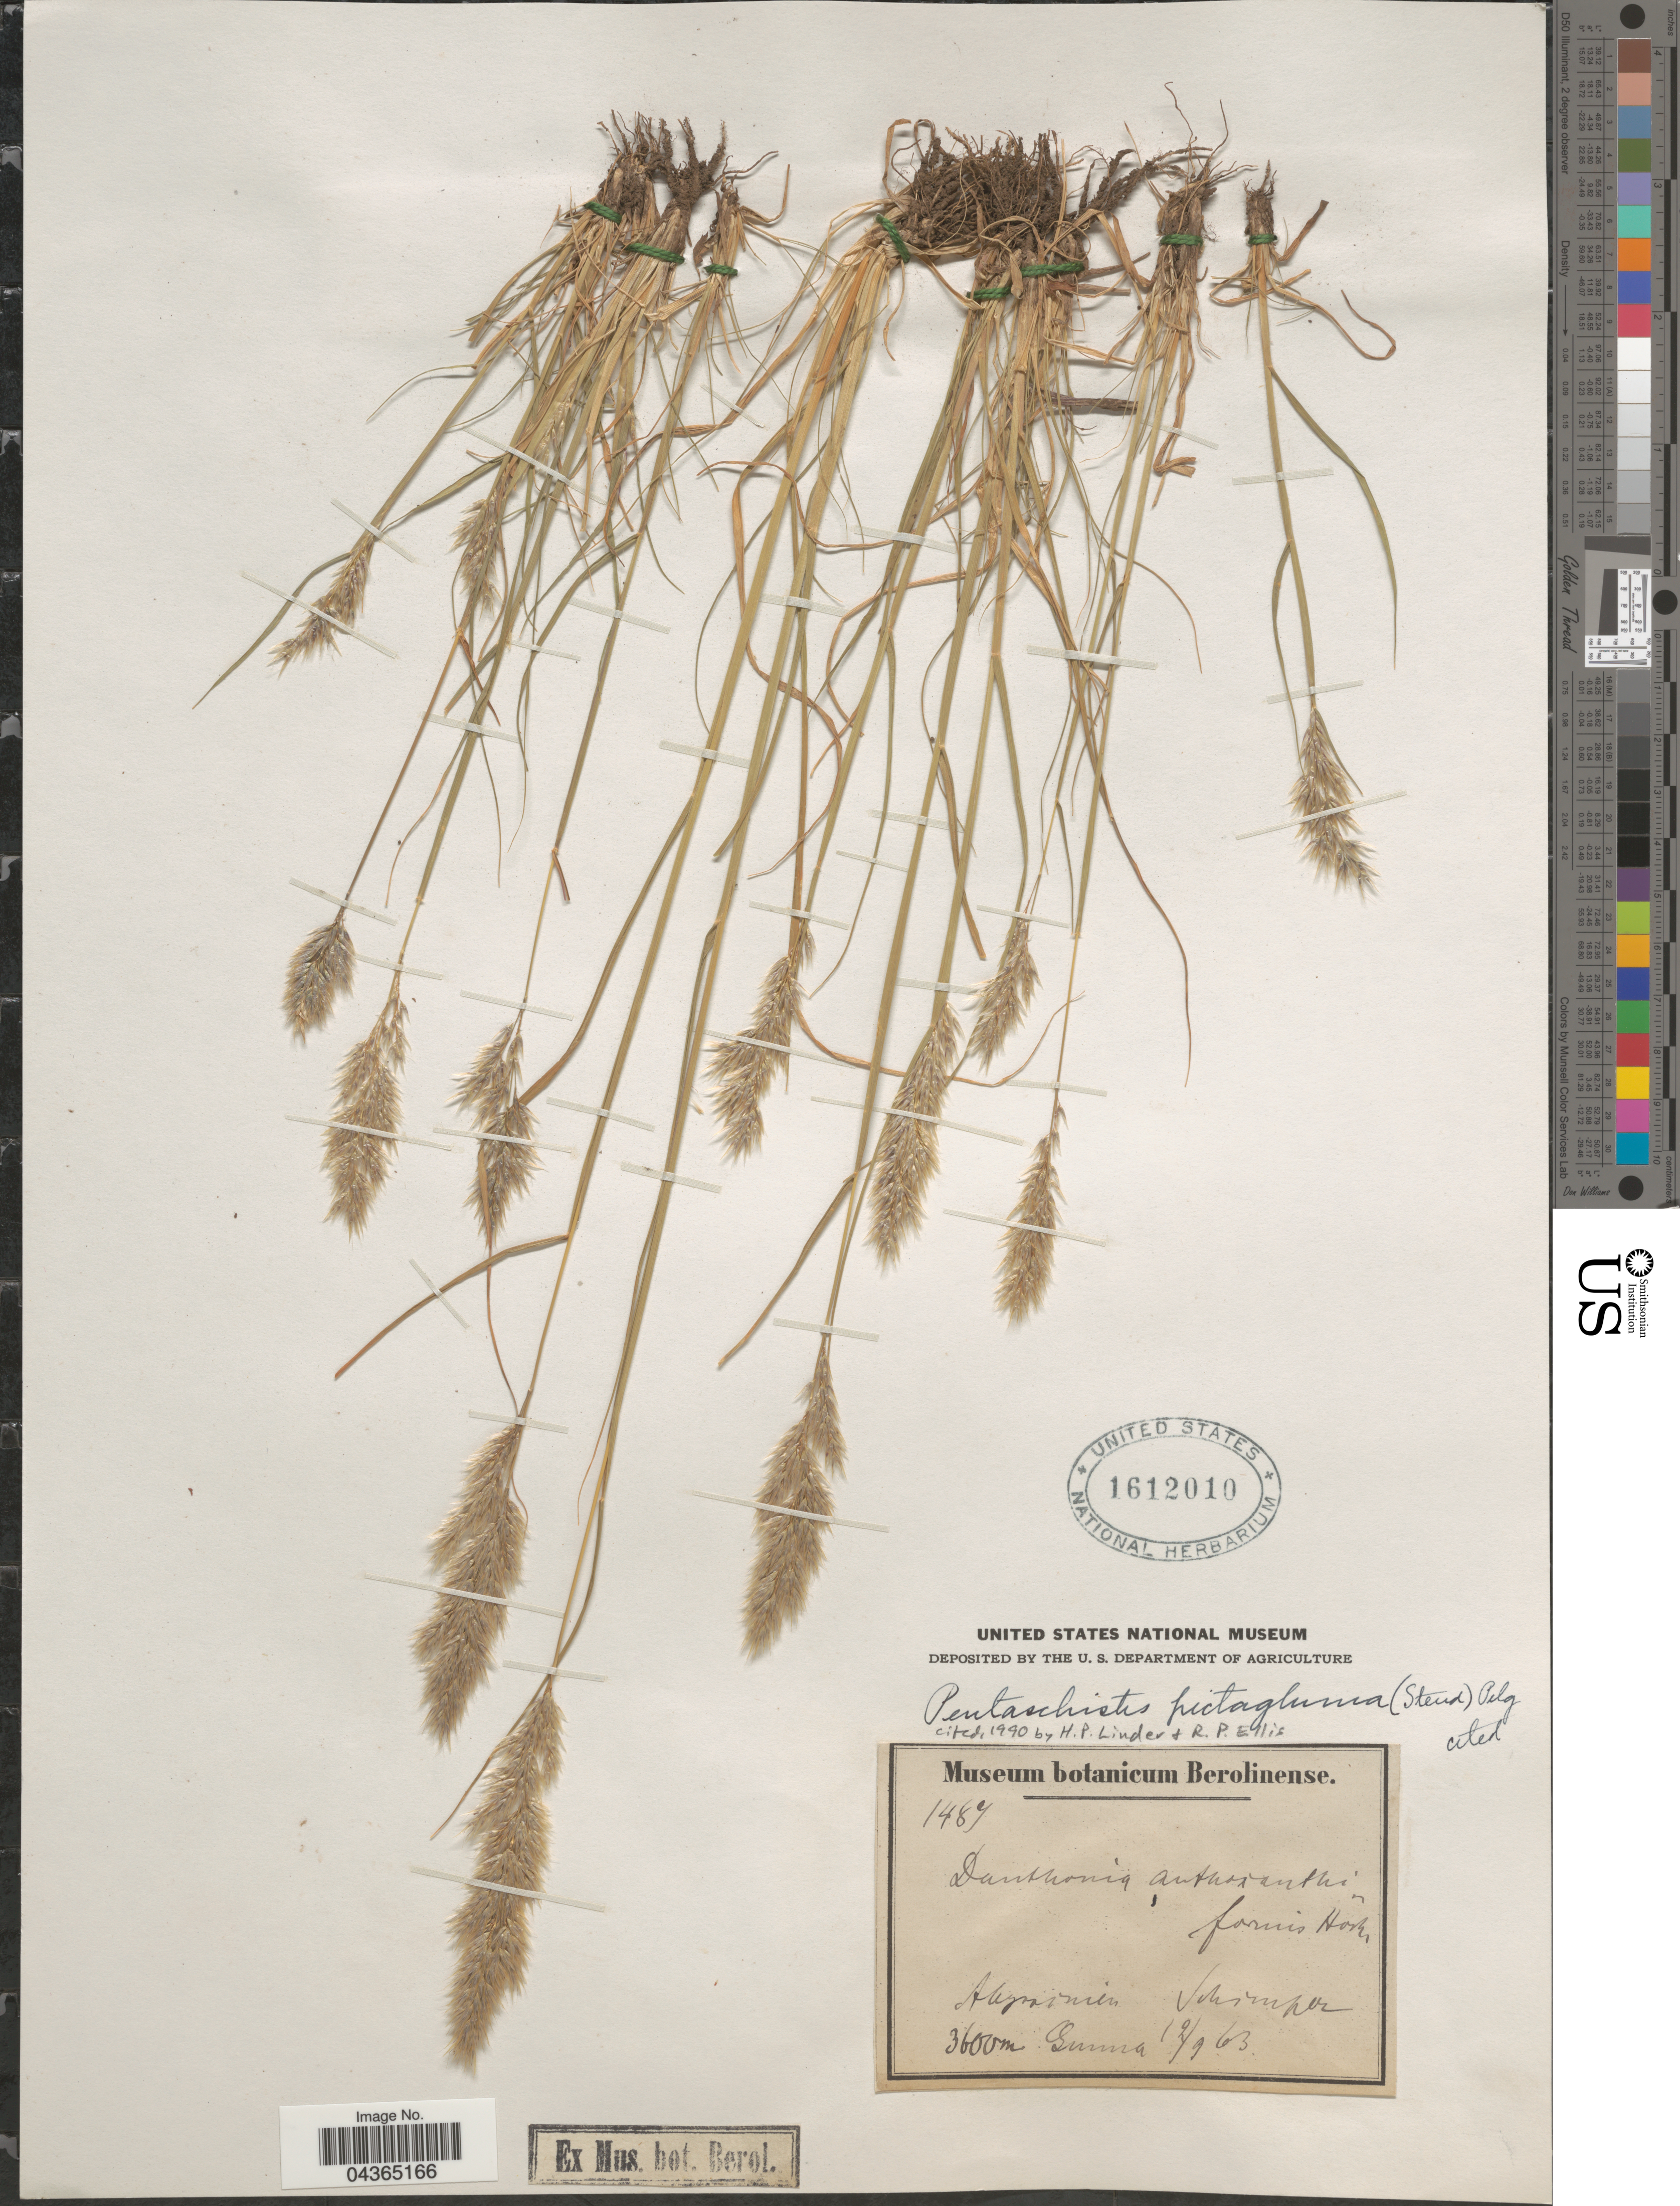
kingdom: Plantae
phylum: Tracheophyta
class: Liliopsida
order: Poales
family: Poaceae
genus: Pentameris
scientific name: Pentameris pictigluma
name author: (Steud.) Galley & H.P. Linder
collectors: -. Schimper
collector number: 1487*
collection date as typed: Transcribed d/m/y: 12/9/63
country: Ethiopia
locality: Abyssinien. Gunna.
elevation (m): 3600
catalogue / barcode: US 1612010